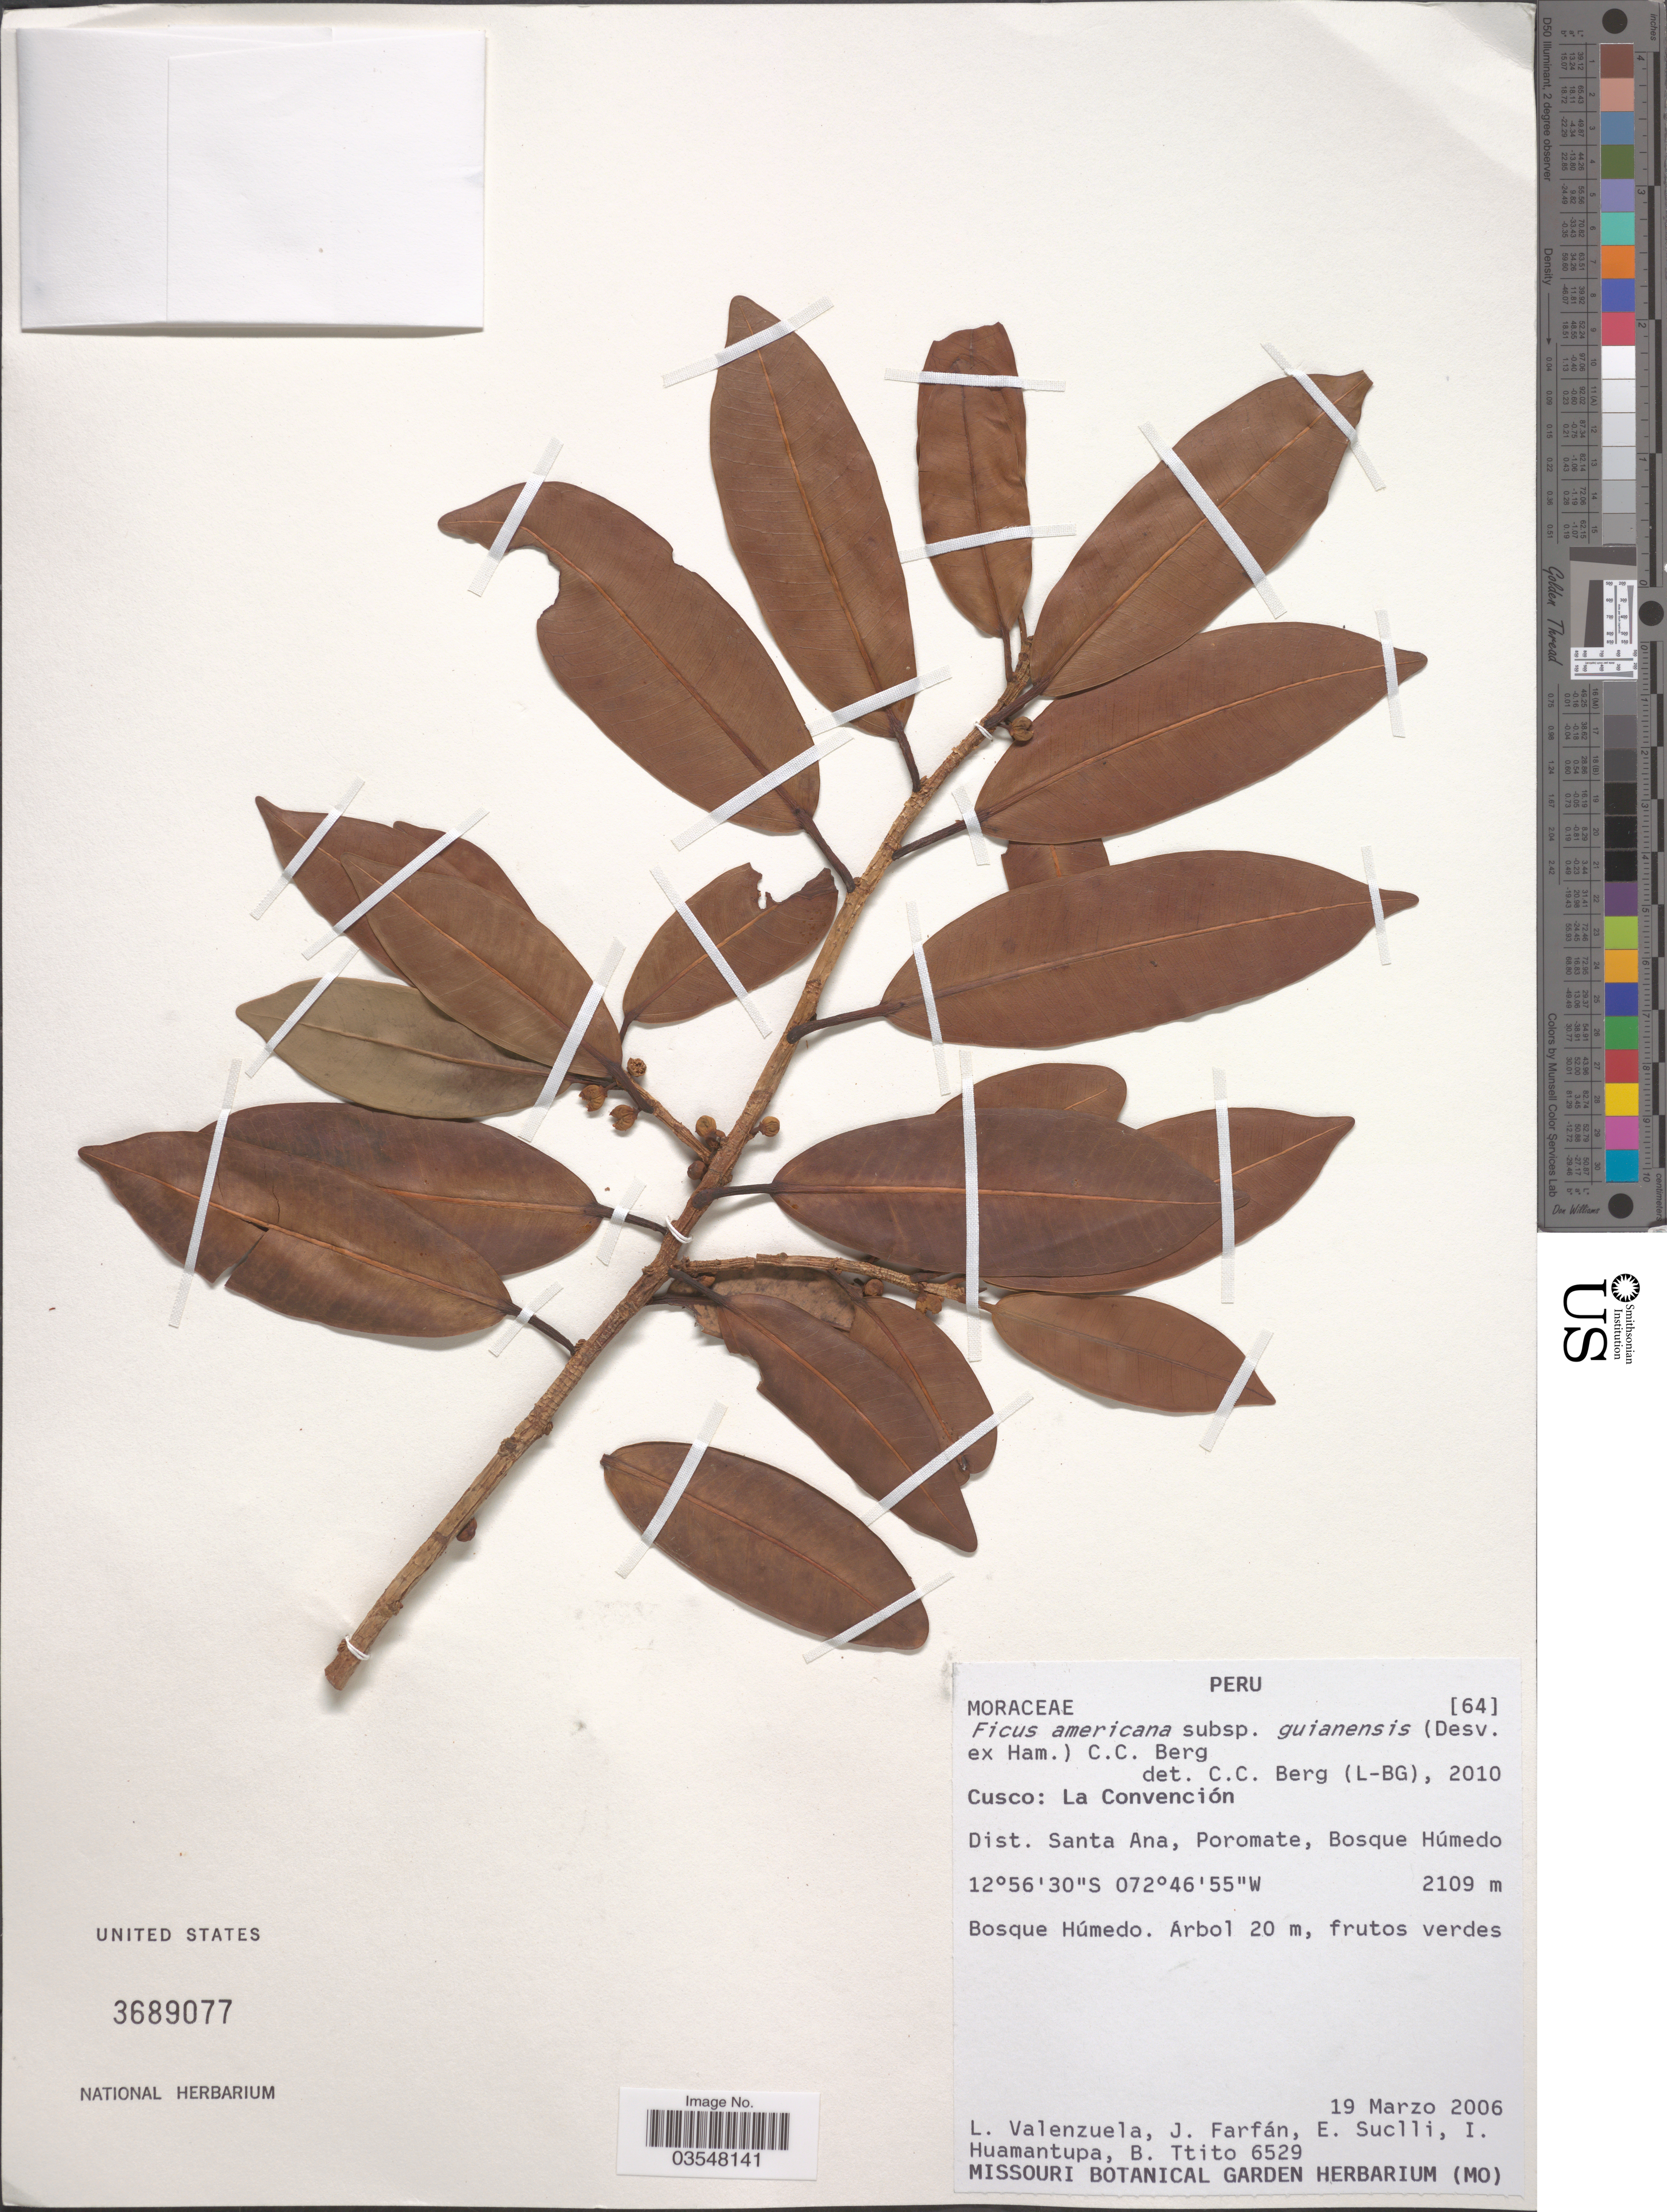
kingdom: Plantae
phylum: Tracheophyta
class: Magnoliopsida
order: Rosales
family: Moraceae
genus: Ficus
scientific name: Ficus mathewsii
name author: (Miq.) Miq.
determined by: Cardoso Pederneiras, L.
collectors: L. Valenzuela, J. Farfán, E. Suclli, I. Huamantupa & B. Ttito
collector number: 6529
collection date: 2006-03-19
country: Peru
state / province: Cusco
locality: La Convención. Dist. Santa Ana, Poromate, Bosque Húmedo.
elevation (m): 2109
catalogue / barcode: US 3689077